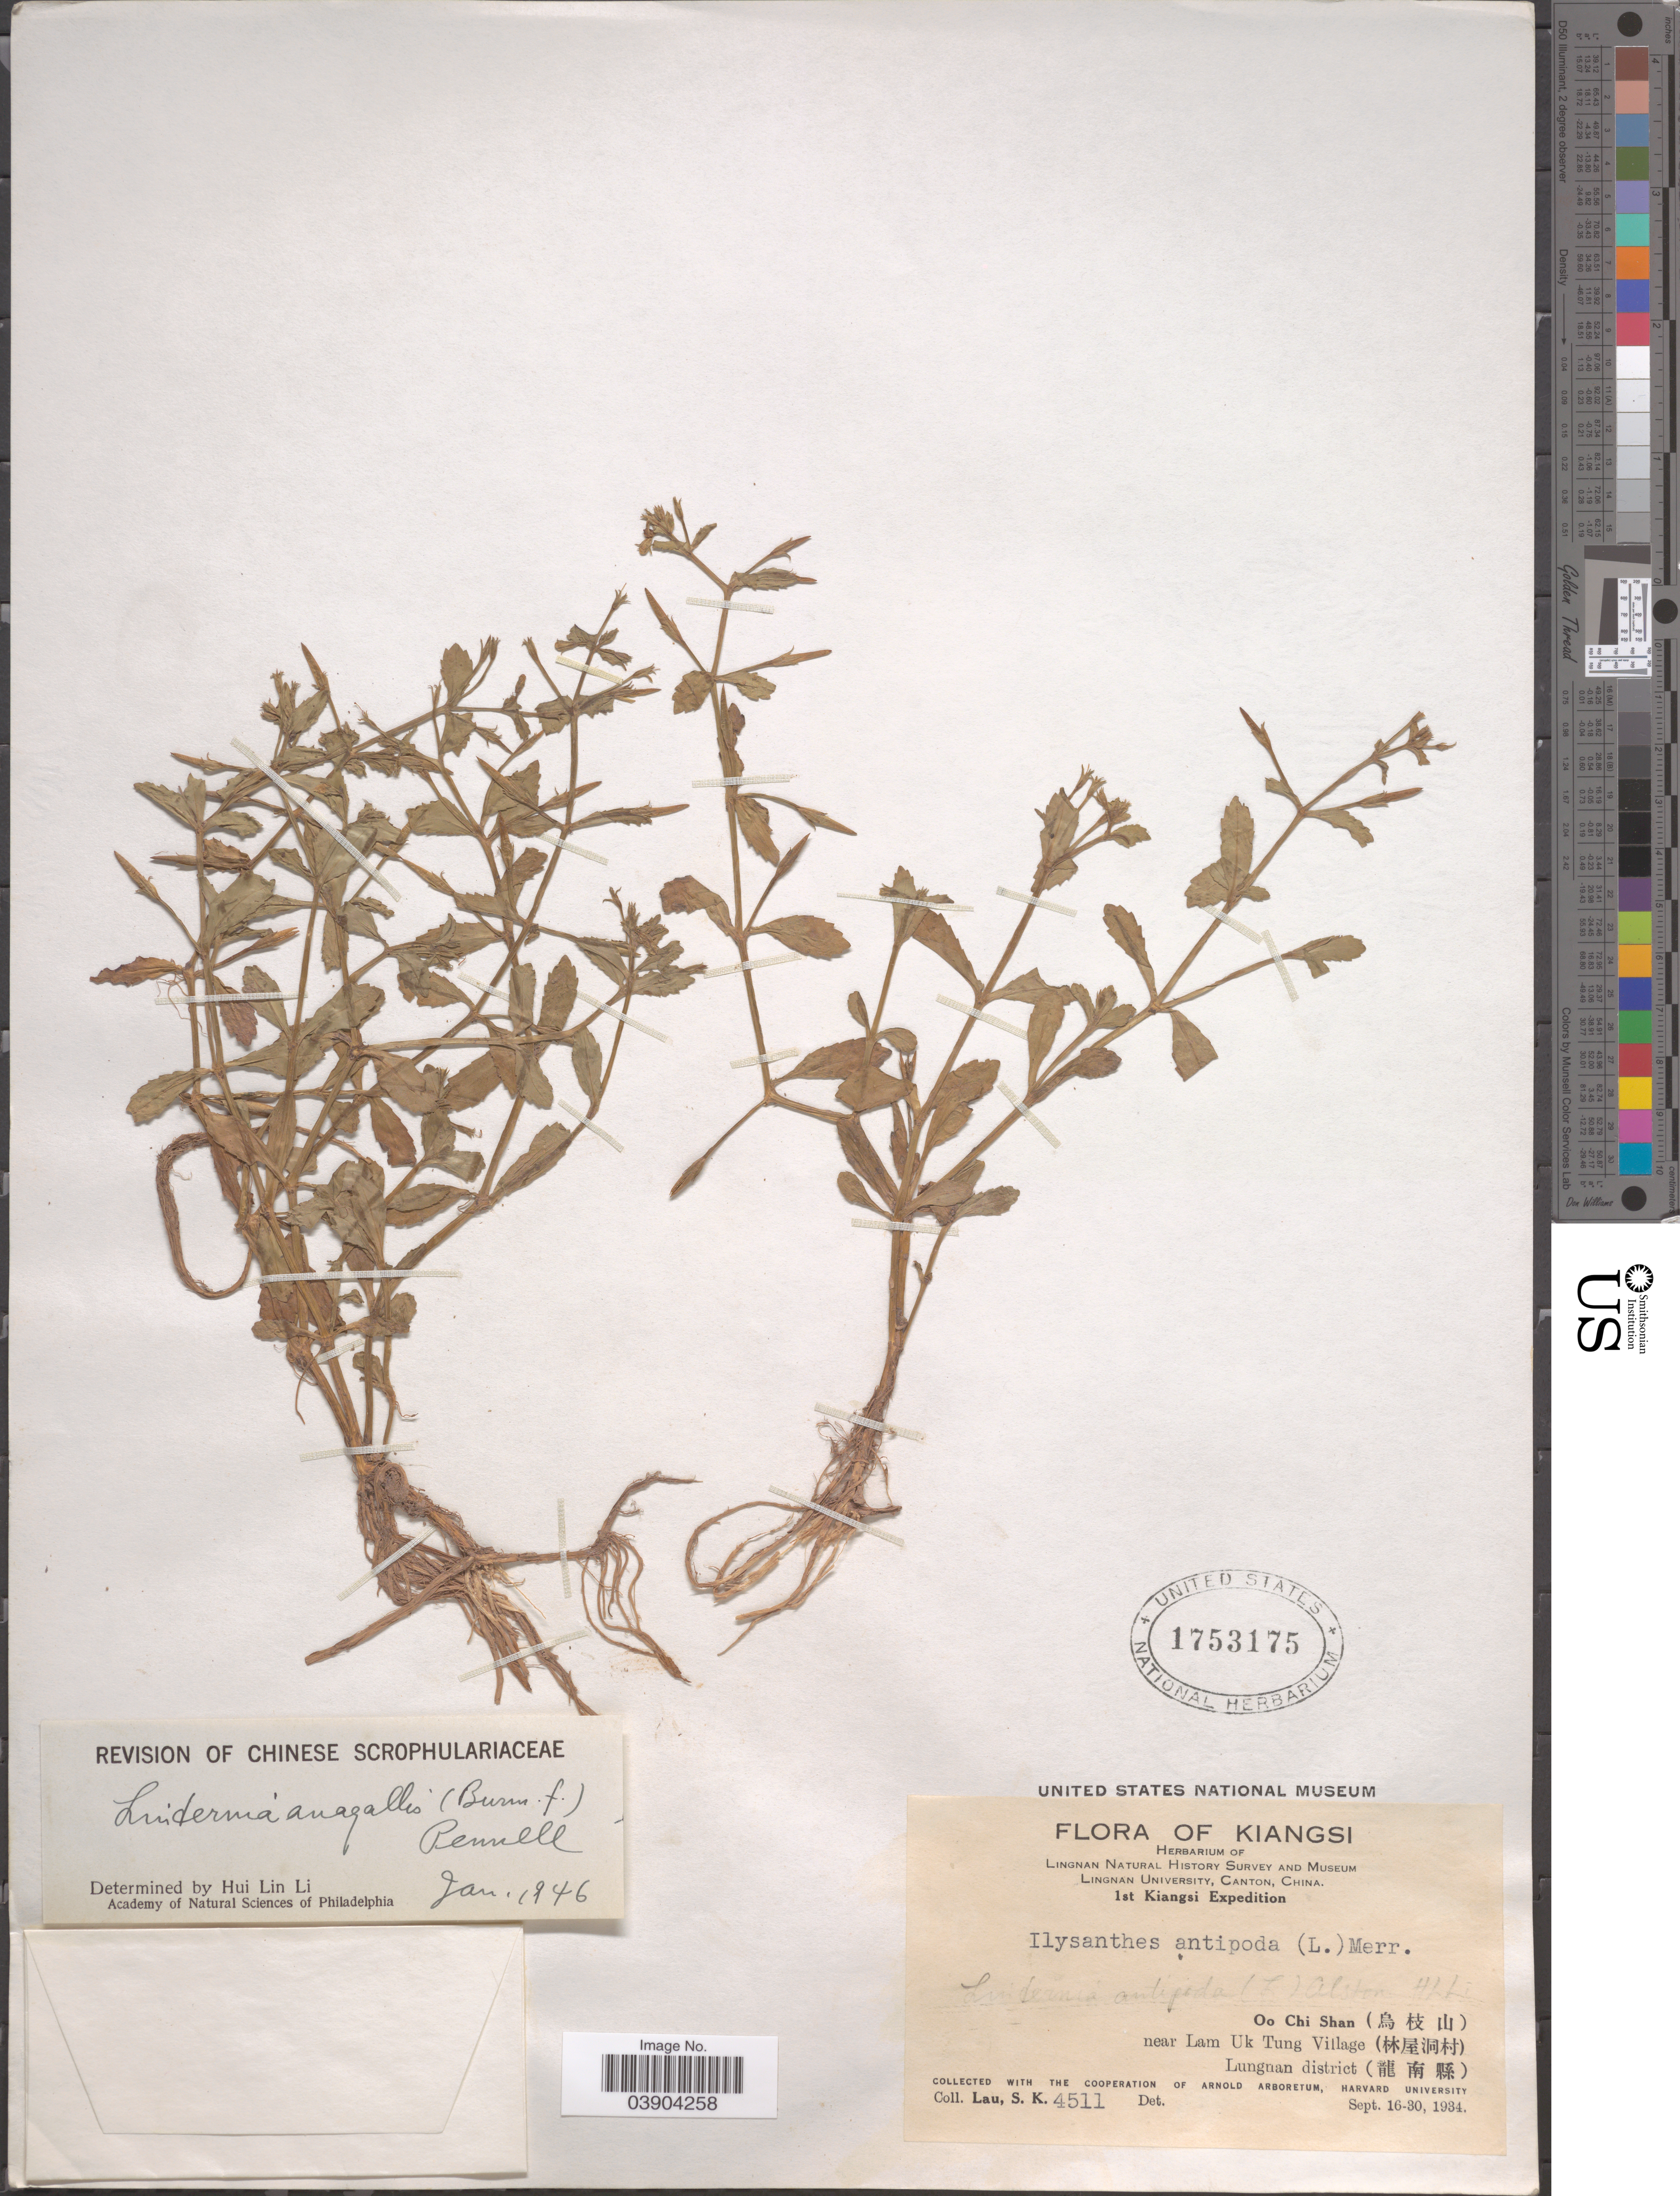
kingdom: Plantae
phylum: Tracheophyta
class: Magnoliopsida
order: Lamiales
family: Linderniaceae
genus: Lindernia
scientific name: Lindernia anagallis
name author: (Burm. f.) Pennell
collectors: S. K. Lau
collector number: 4511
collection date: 1934-09-16/1934-09-30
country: China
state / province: Jiangxi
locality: Kiangsi. Oo Chi Shan (X) near Lam Uk Tung Village (X). Lungnan district (X).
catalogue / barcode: US 1753175